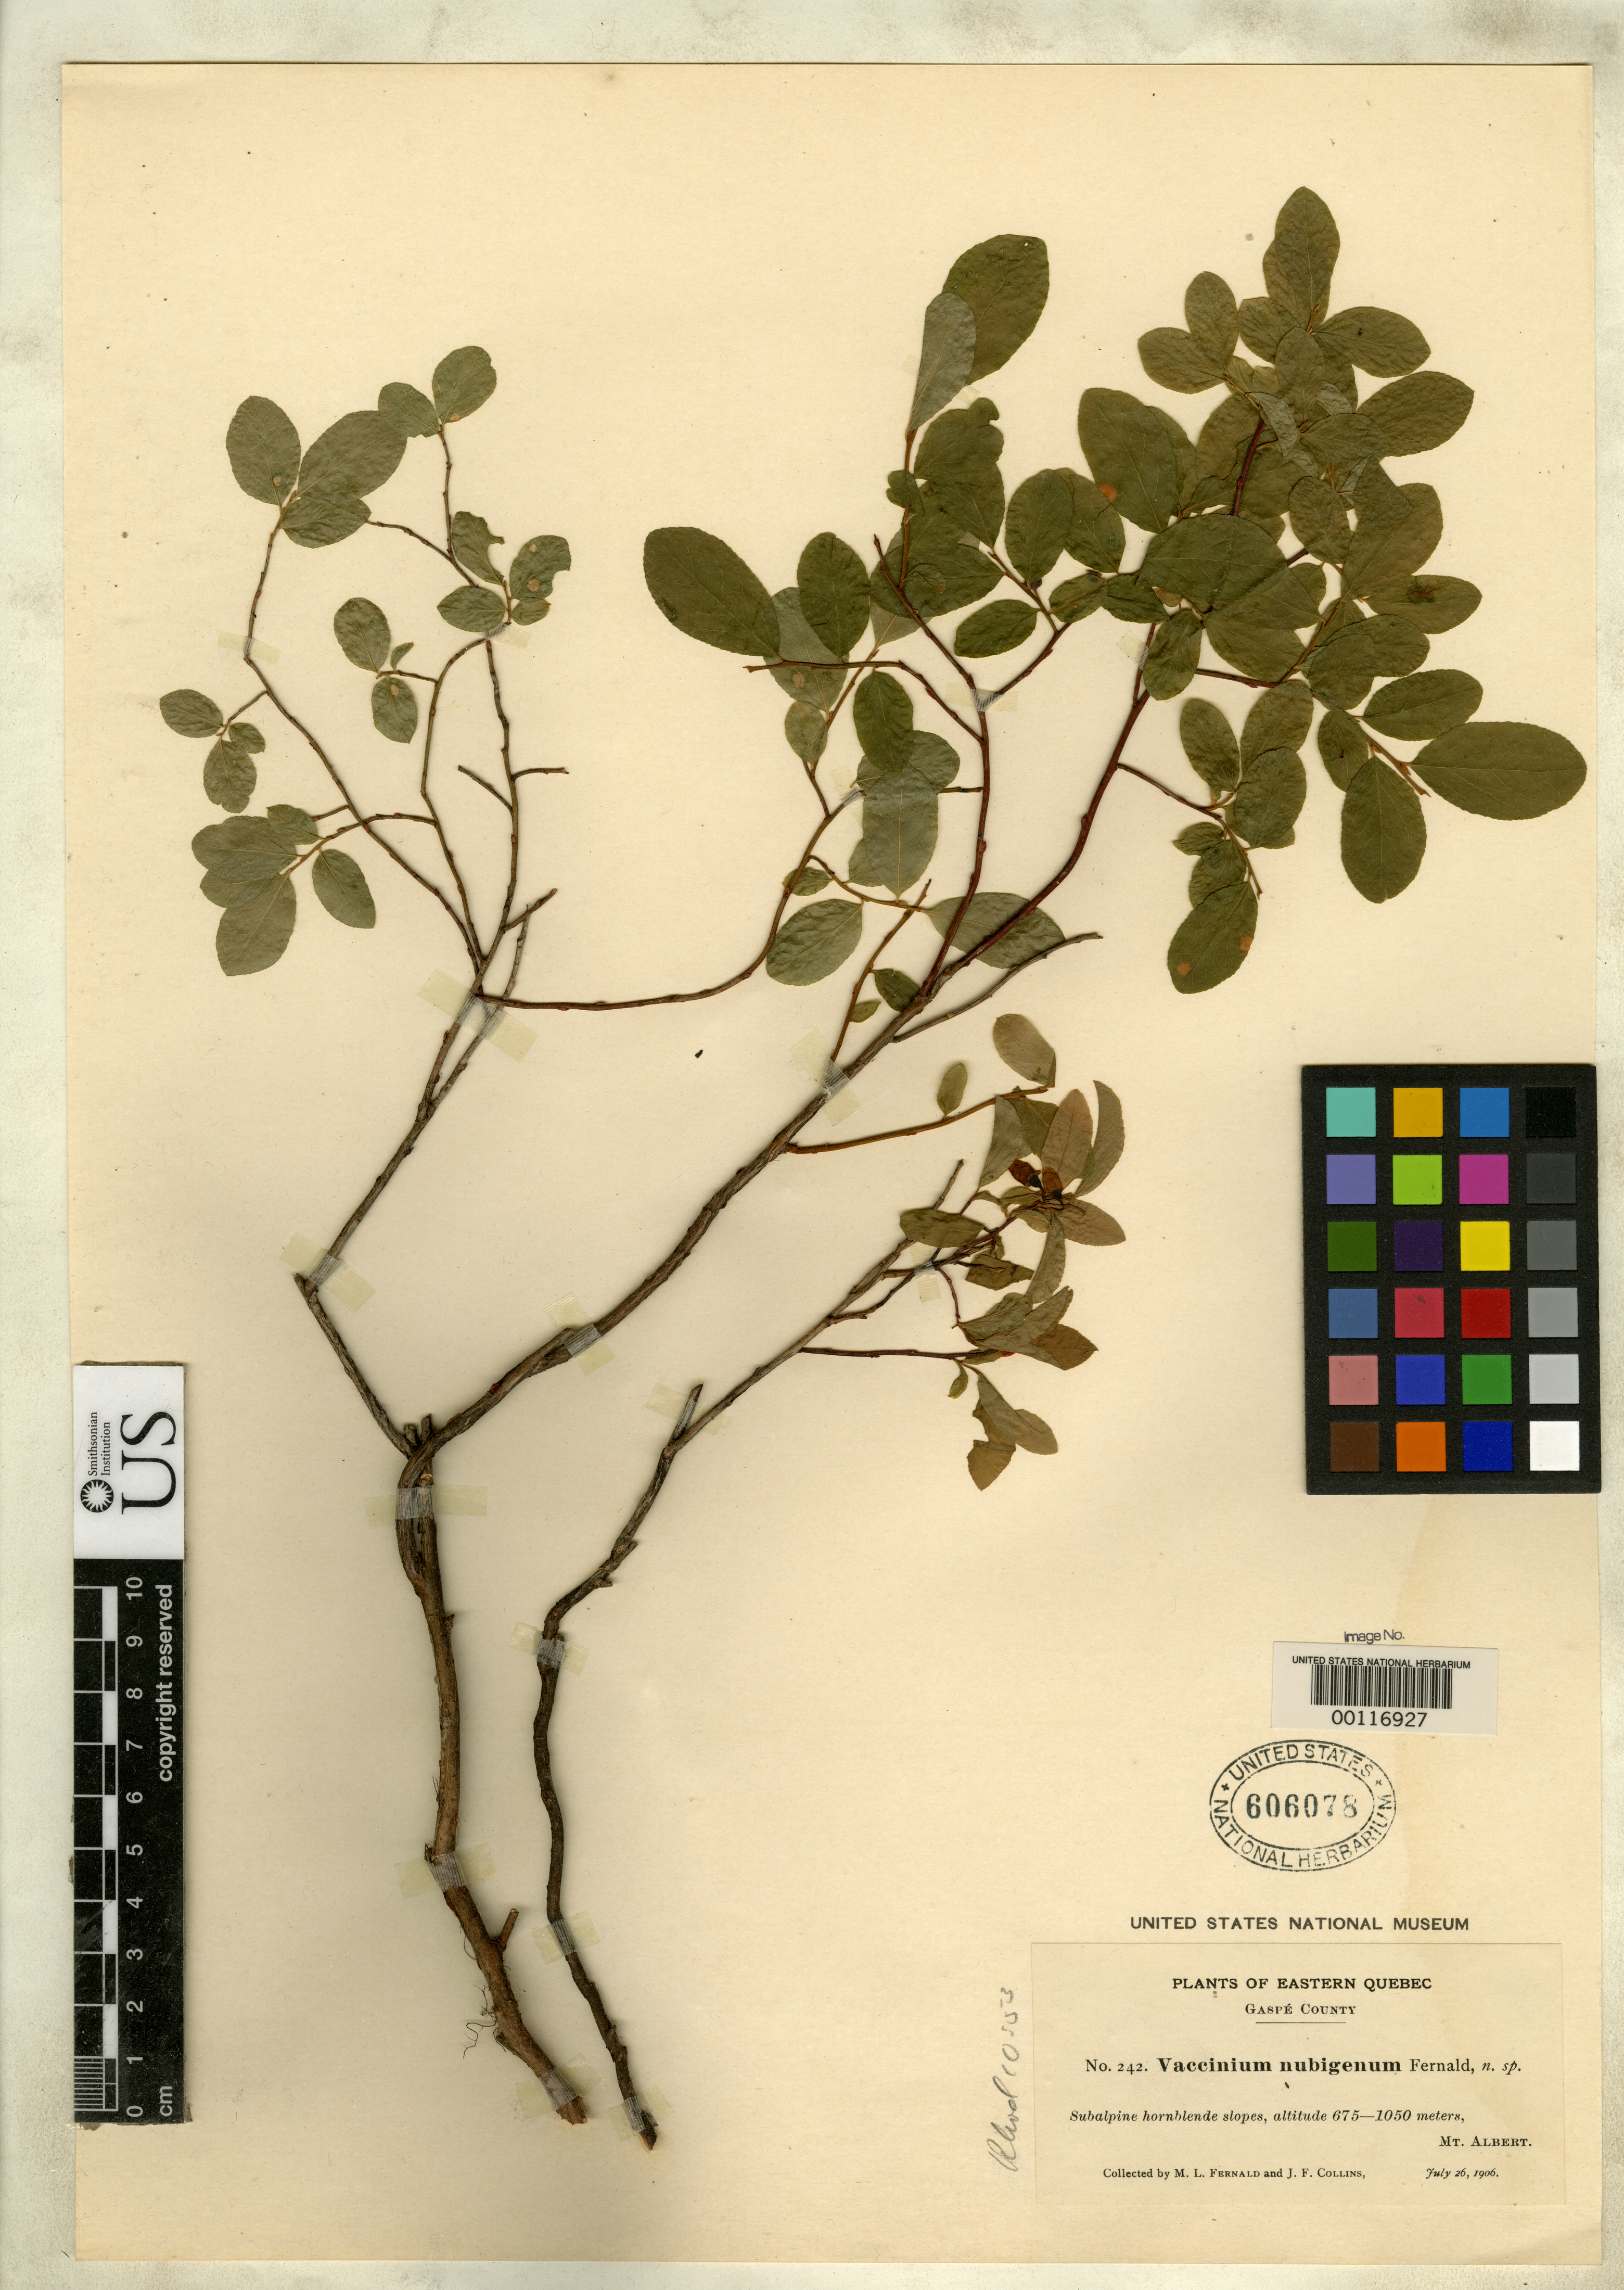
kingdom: Plantae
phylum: Tracheophyta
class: Magnoliopsida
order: Ericales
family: Ericaceae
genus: Vaccinium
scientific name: Vaccinium nubigenum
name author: Fernald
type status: Isotype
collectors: M. L. Fernald & J. Collins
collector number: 242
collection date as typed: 26 Jul 1906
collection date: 1906-07-26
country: Canada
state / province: Quebec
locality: Allen's Ravine, north slope of Mt. Albert.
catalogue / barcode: US 606078